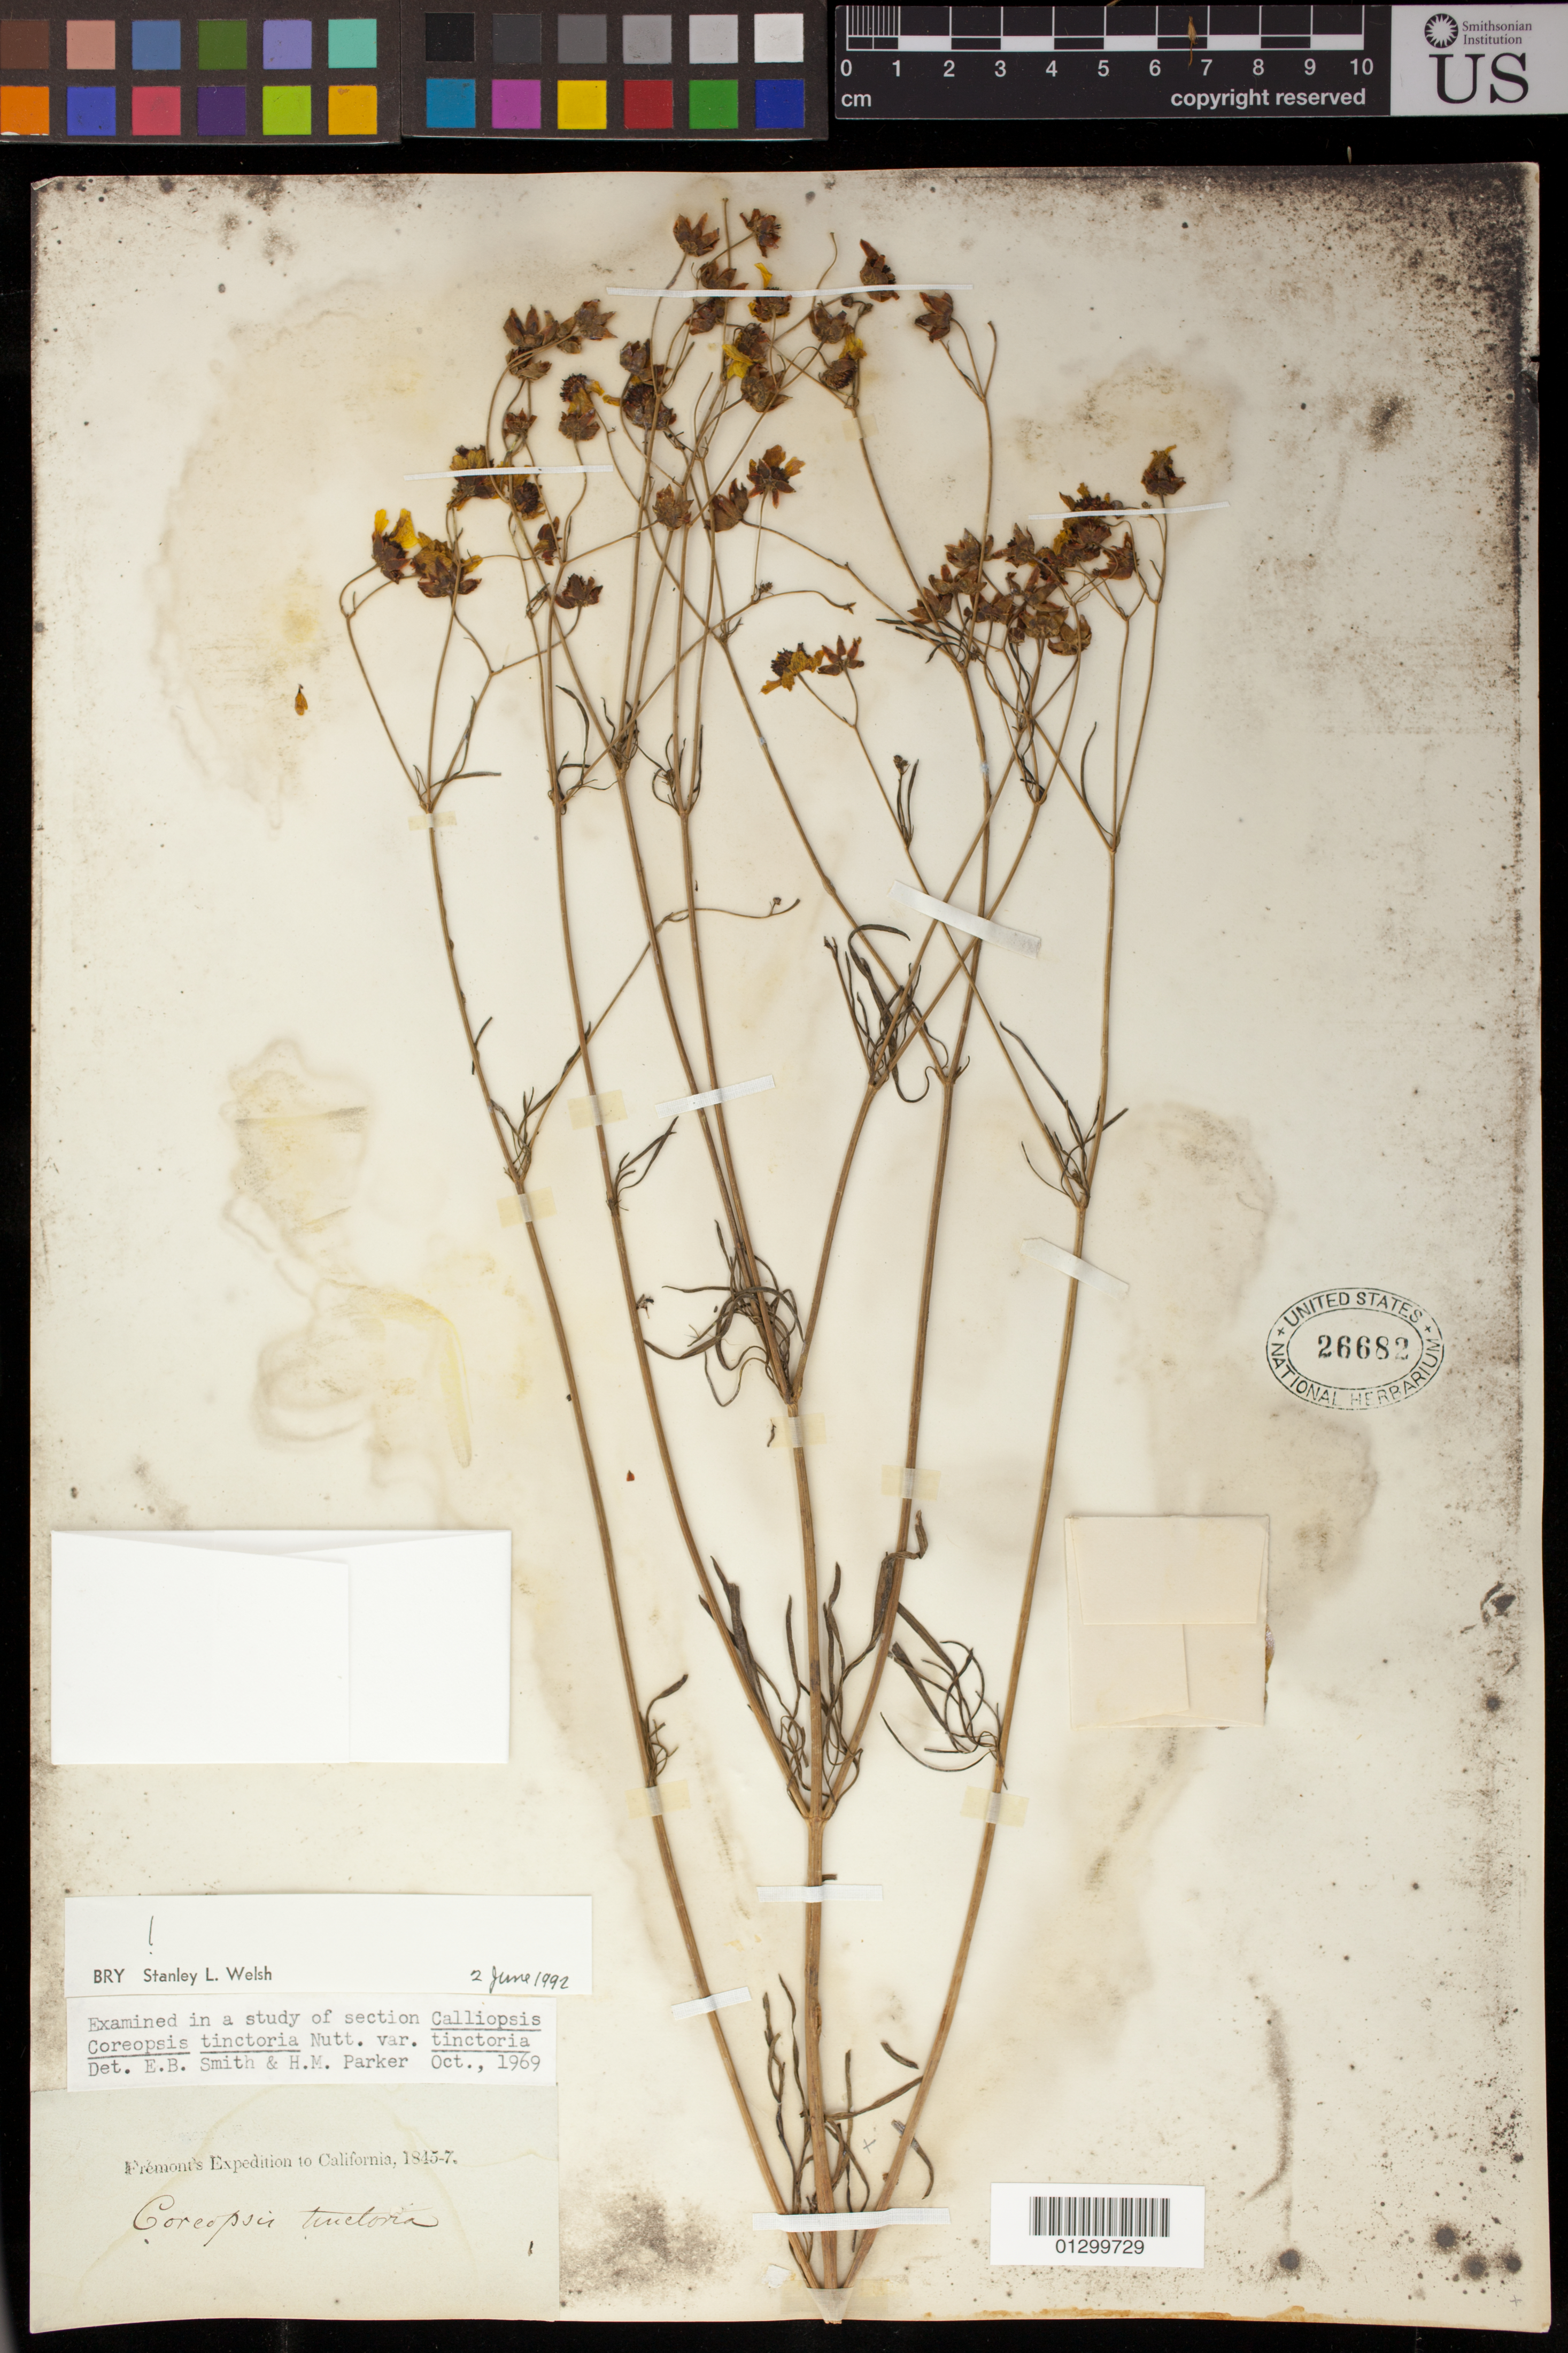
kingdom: Plantae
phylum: Tracheophyta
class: Magnoliopsida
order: Asterales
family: Asteraceae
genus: Coreopsis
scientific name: Coreopsis tinctoria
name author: Nutt.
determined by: Welsh, Stanley L., (BRY), Brigham Young University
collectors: J. C. Frémont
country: United States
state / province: California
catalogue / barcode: US 26682